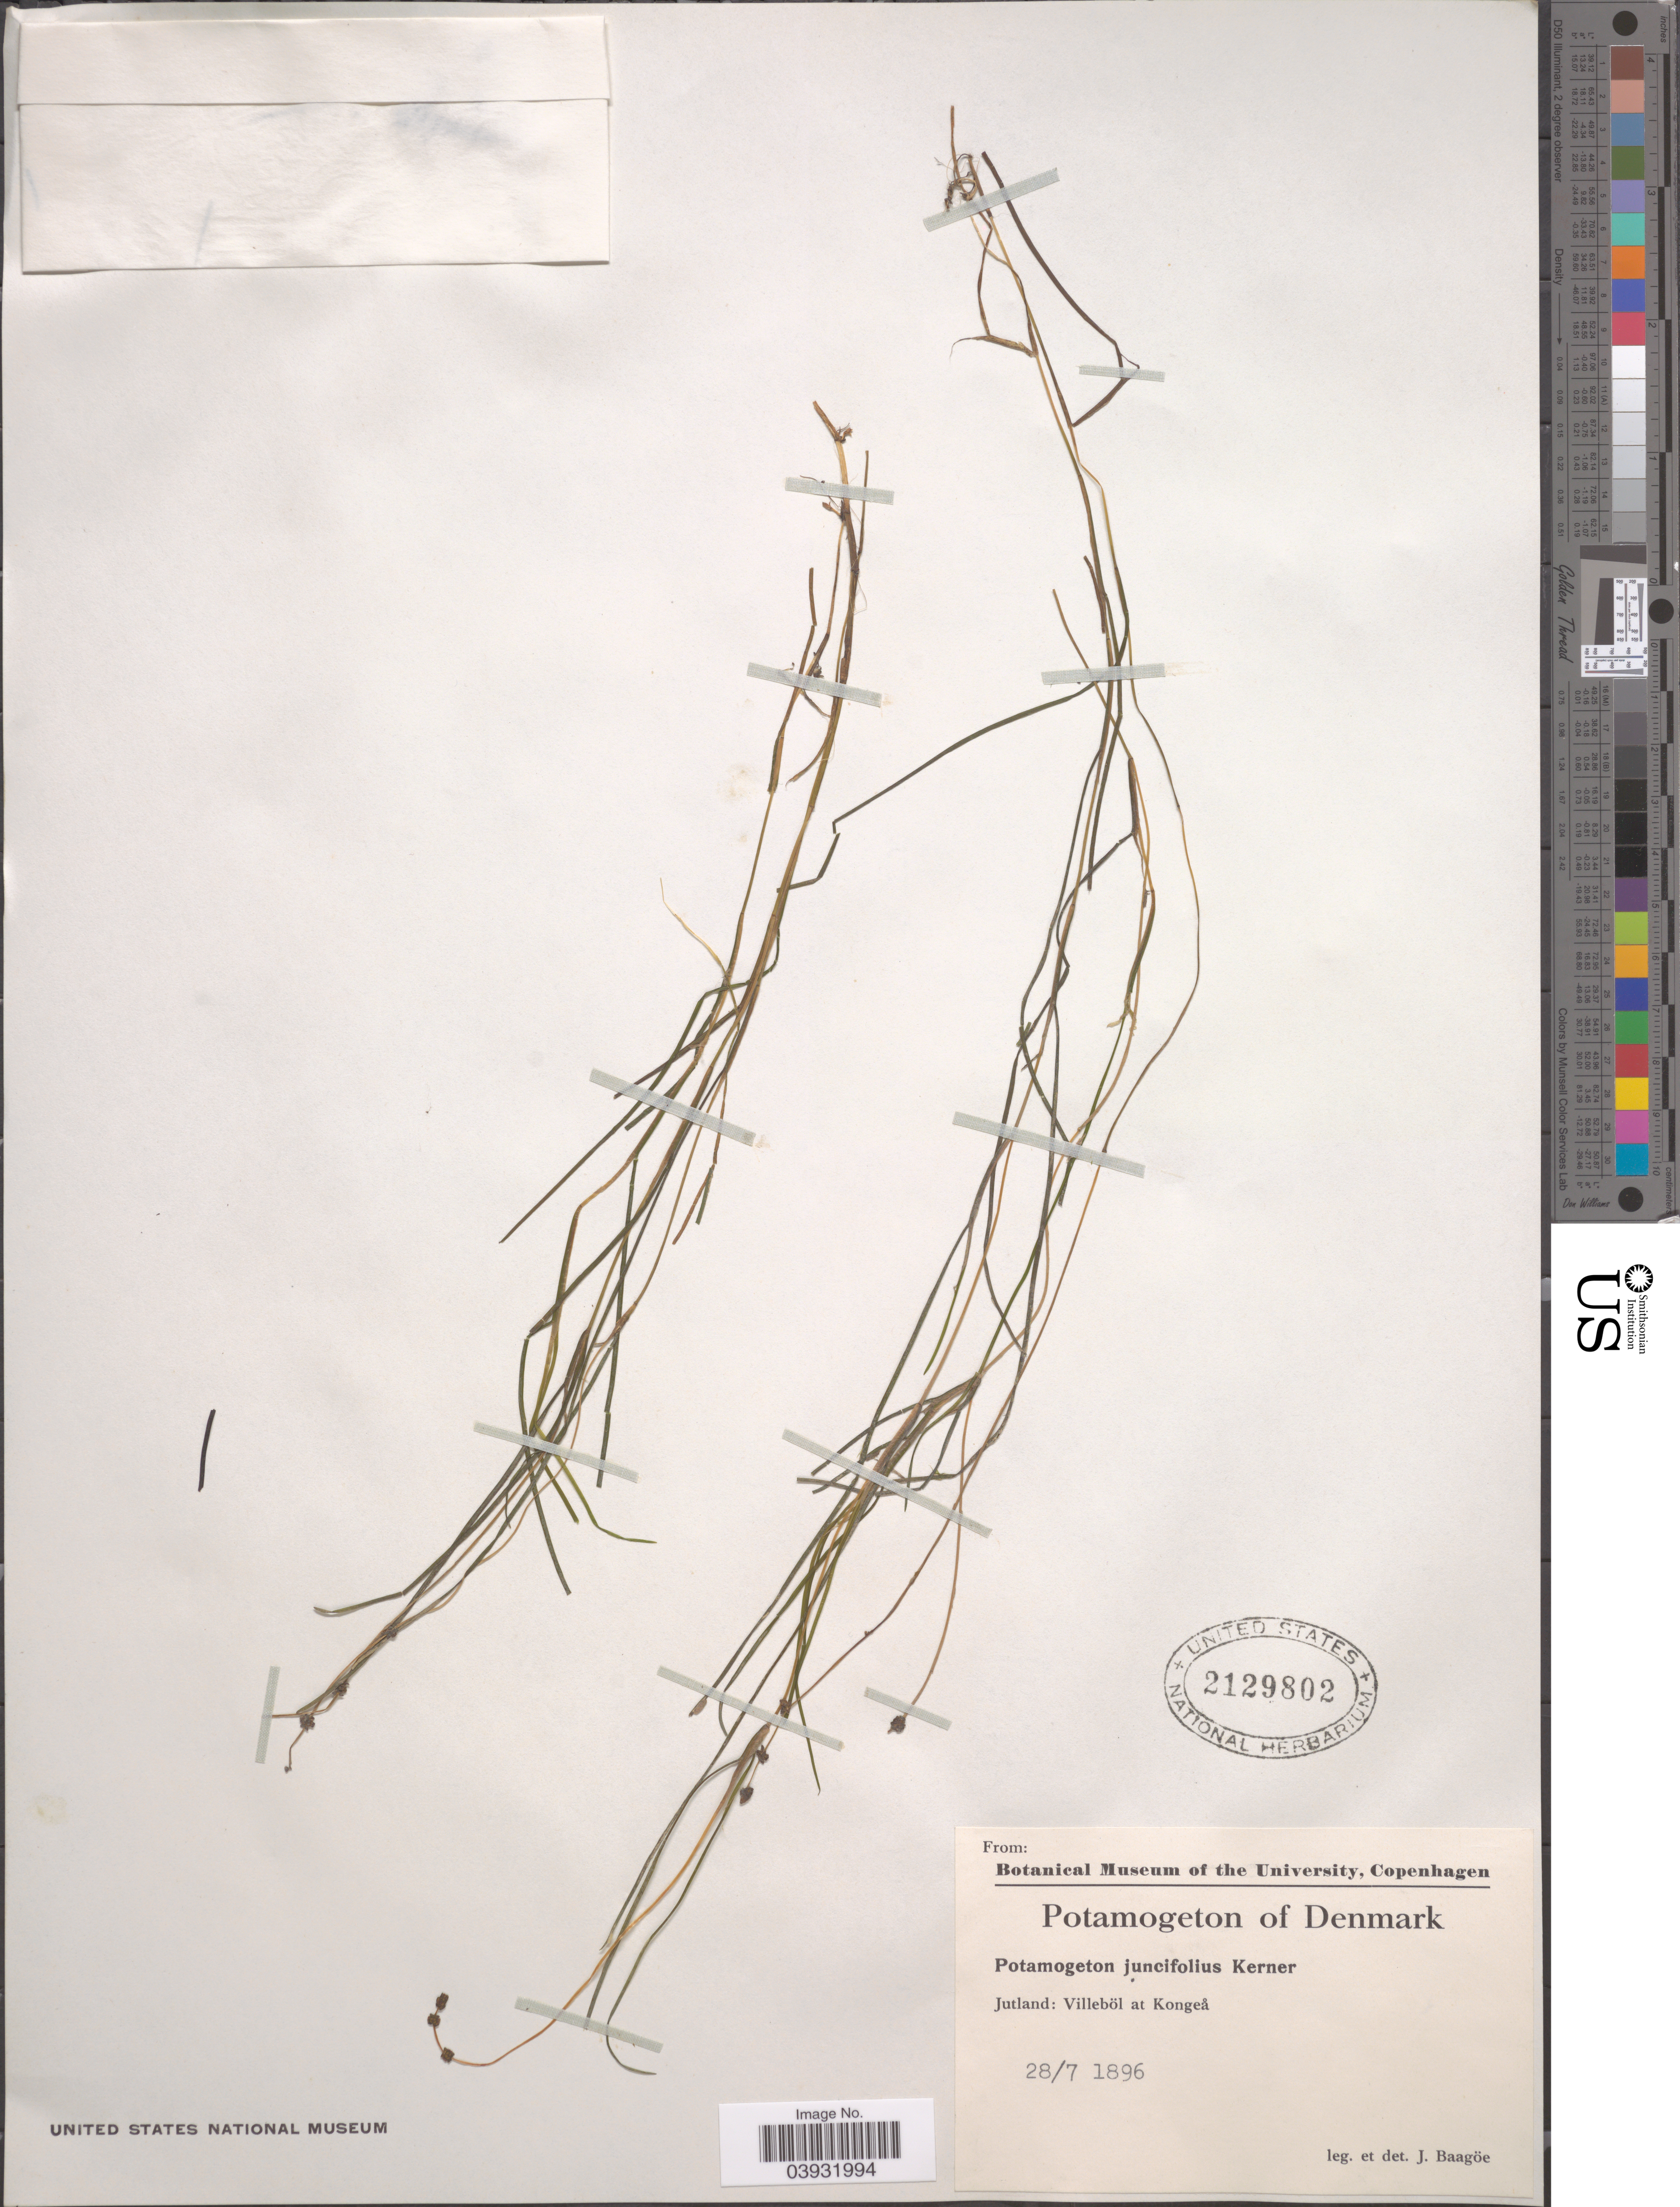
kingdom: Plantae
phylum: Tracheophyta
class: Liliopsida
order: Alismatales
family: Potamogetonaceae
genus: Potamogeton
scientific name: Potamogeton juncifolius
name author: A. Kern.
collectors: J. Baagoe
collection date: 1896-07-28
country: Denmark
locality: Jutland: Villeböl at Kongeå.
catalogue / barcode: US 2129802